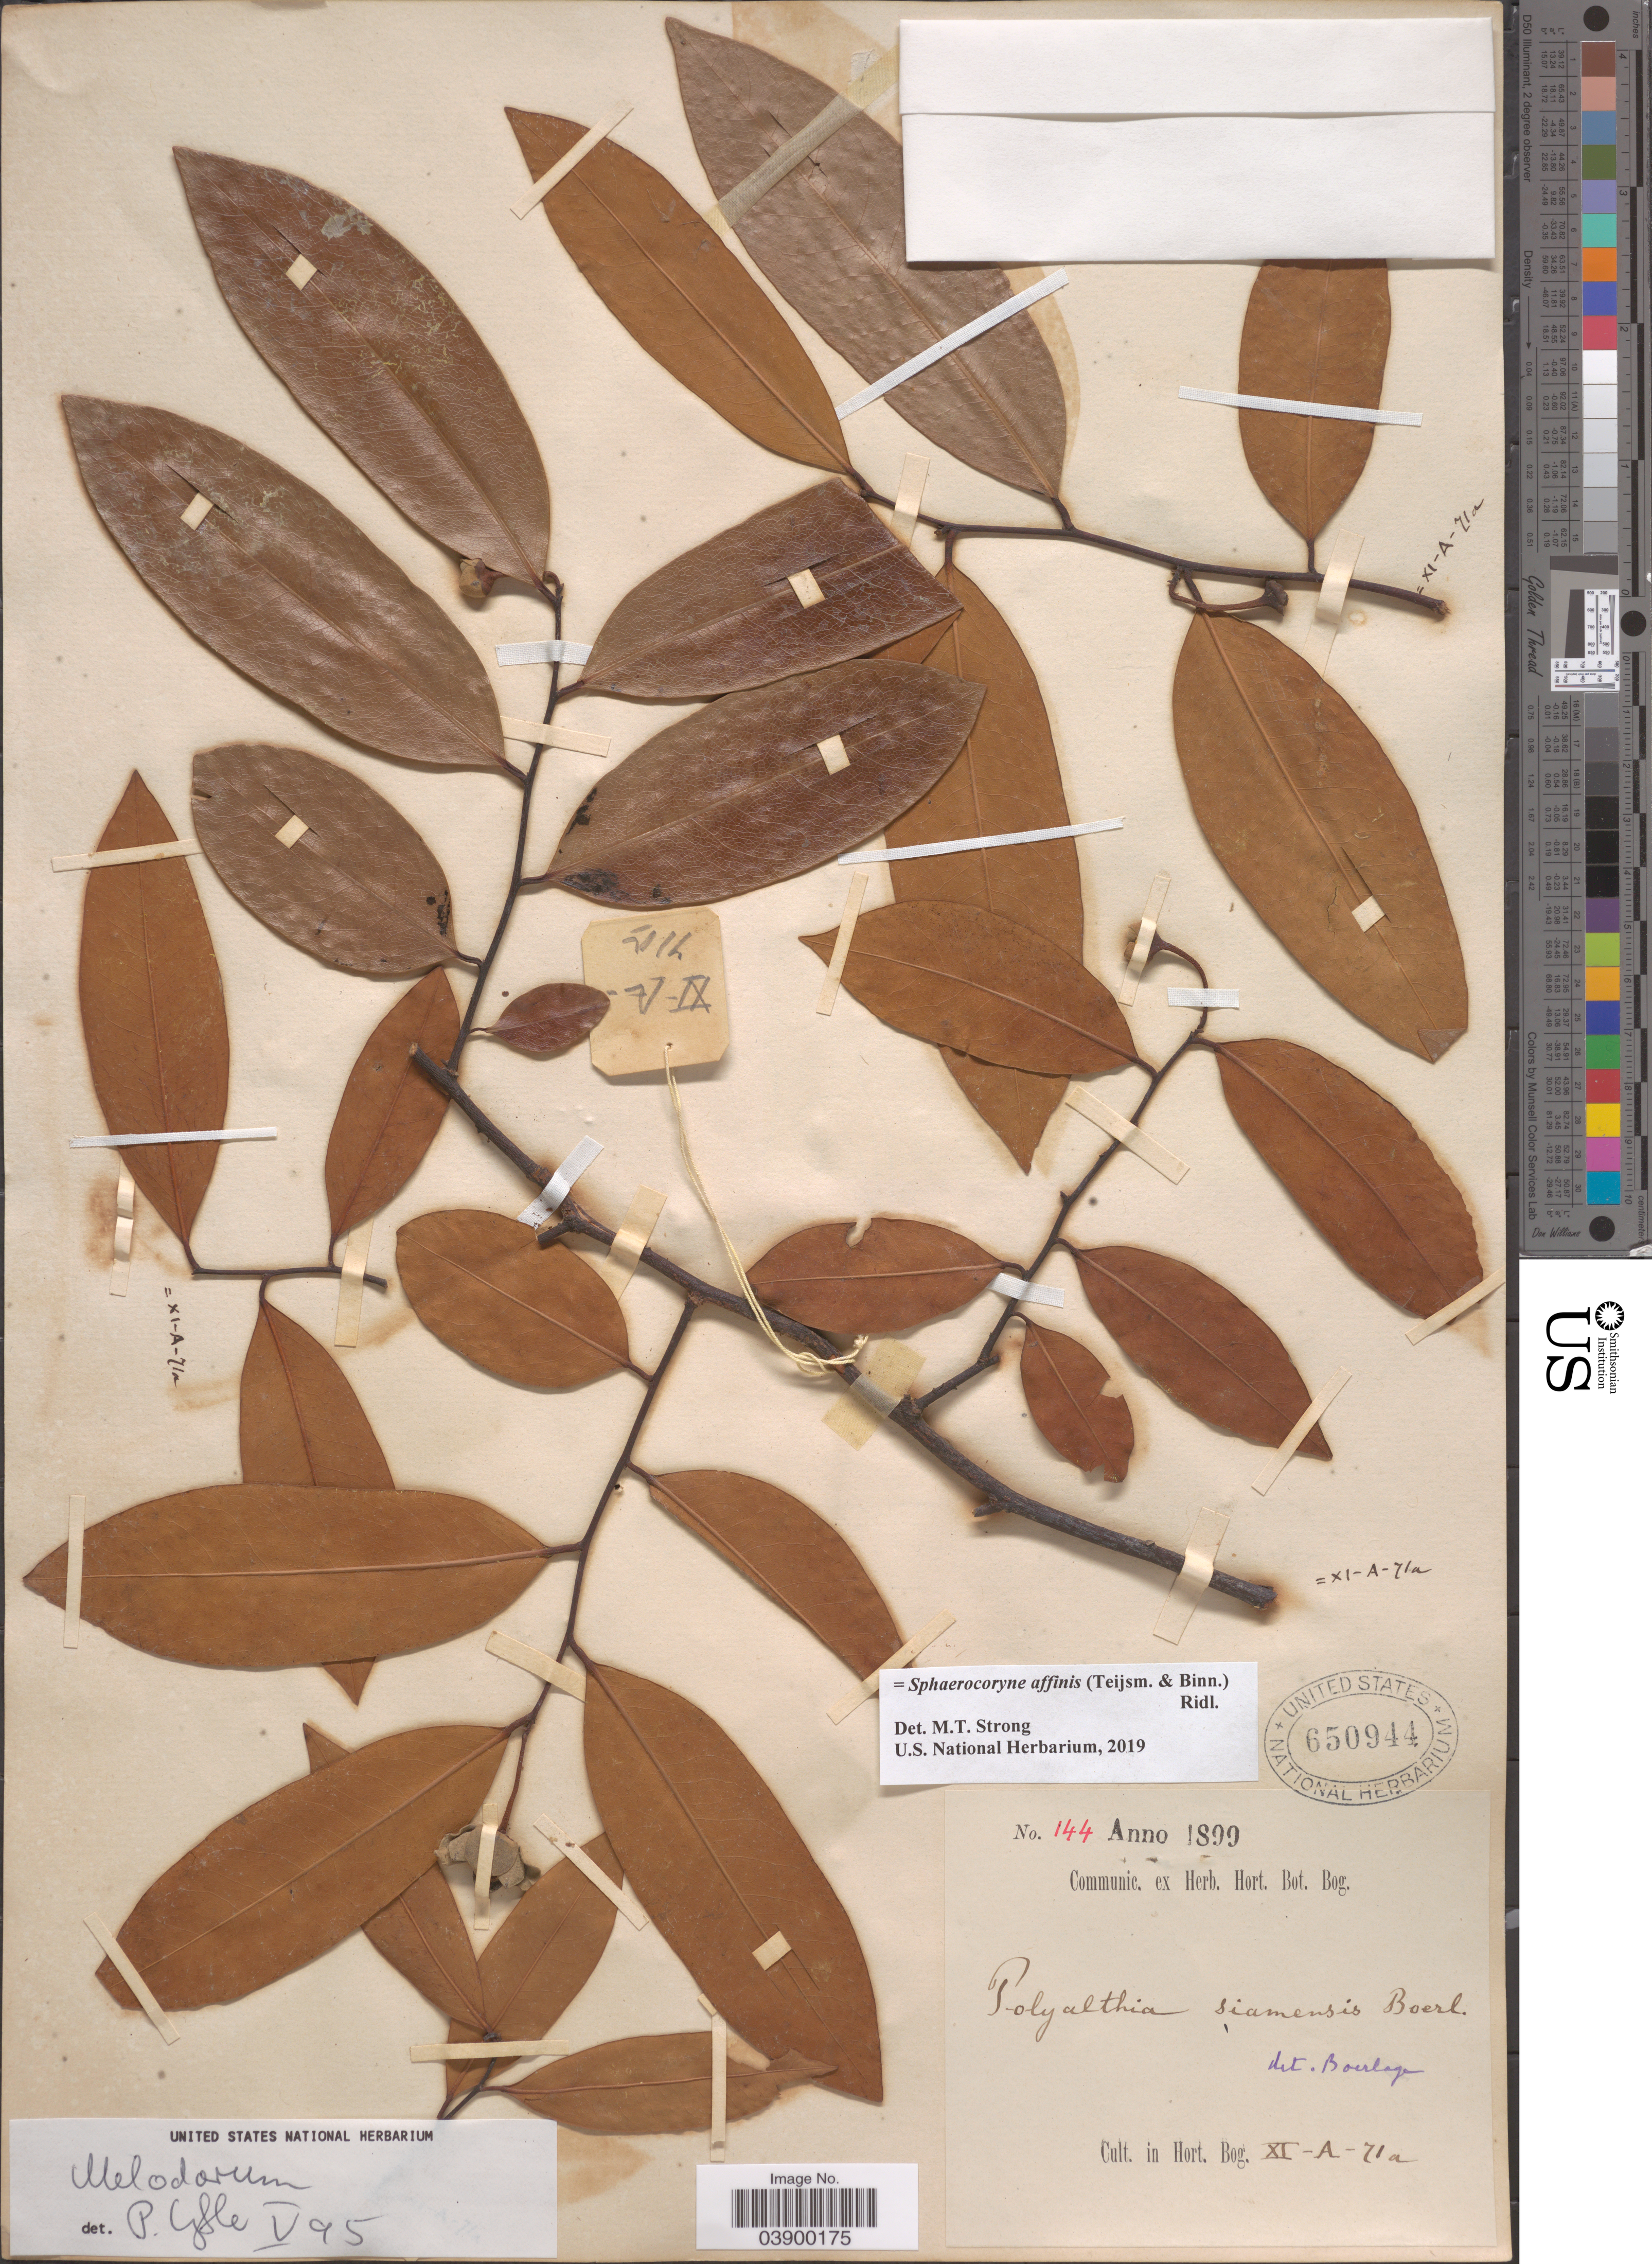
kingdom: Plantae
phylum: Tracheophyta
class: Magnoliopsida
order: Magnoliales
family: Annonaceae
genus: Sphaerocoryne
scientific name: Sphaerocoryne affinis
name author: Ridl.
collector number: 144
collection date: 1899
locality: Cult. in Hort. Bog. XI-A-71a.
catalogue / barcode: US 650944